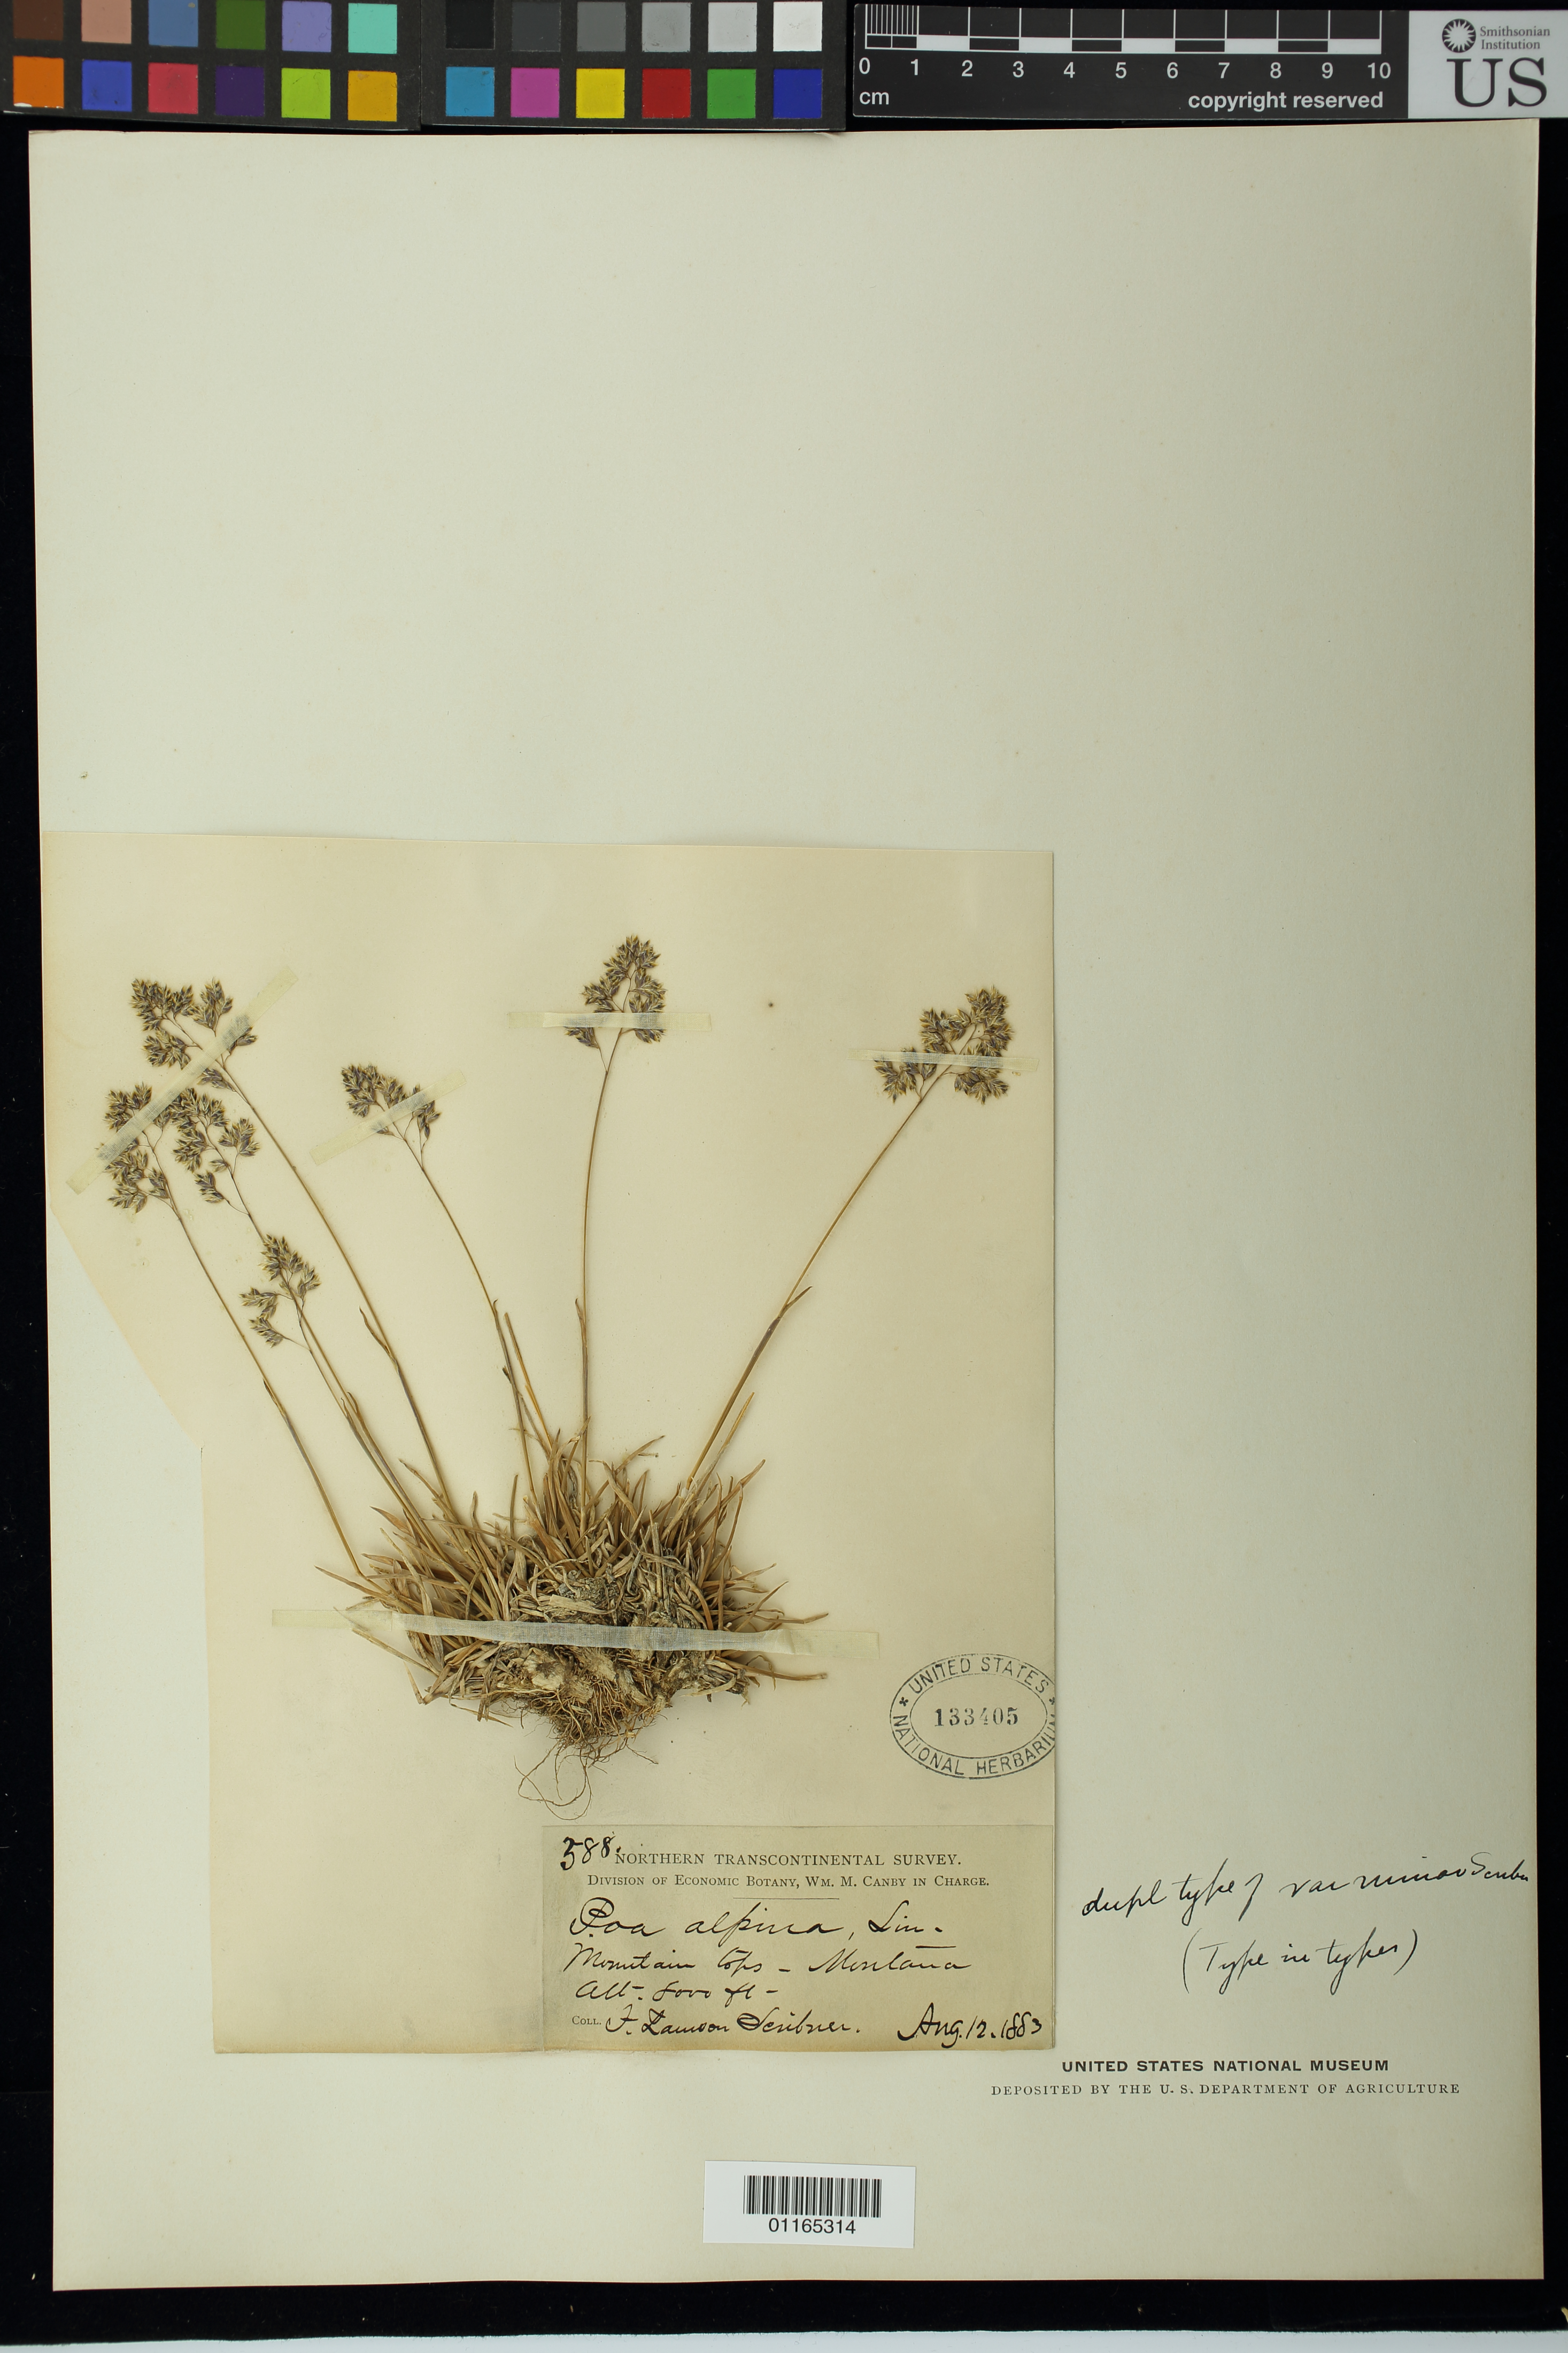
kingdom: Plantae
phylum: Tracheophyta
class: Liliopsida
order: Poales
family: Poaceae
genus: Poa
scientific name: Poa alpina var. minor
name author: Scribn. ex W.J. Beal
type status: Possible Type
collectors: F. L. Scribner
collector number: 588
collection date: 1883-08-12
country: United States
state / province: Montana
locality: Mountain tops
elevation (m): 2438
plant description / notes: Protologue, "Montana, Scribner in 1883. Rocky Mountains." Original collection number on this specimen appears to be "588" altered to "388" (but possibly vice-versa); annotated (unsigned, undated) "dupl. type of var. minor Scribn." but this is not a duplicate of Scribner 388 at US (collection dates differ) and there is no other indication that this is a syntype or even original material of that variety.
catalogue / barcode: US 133405